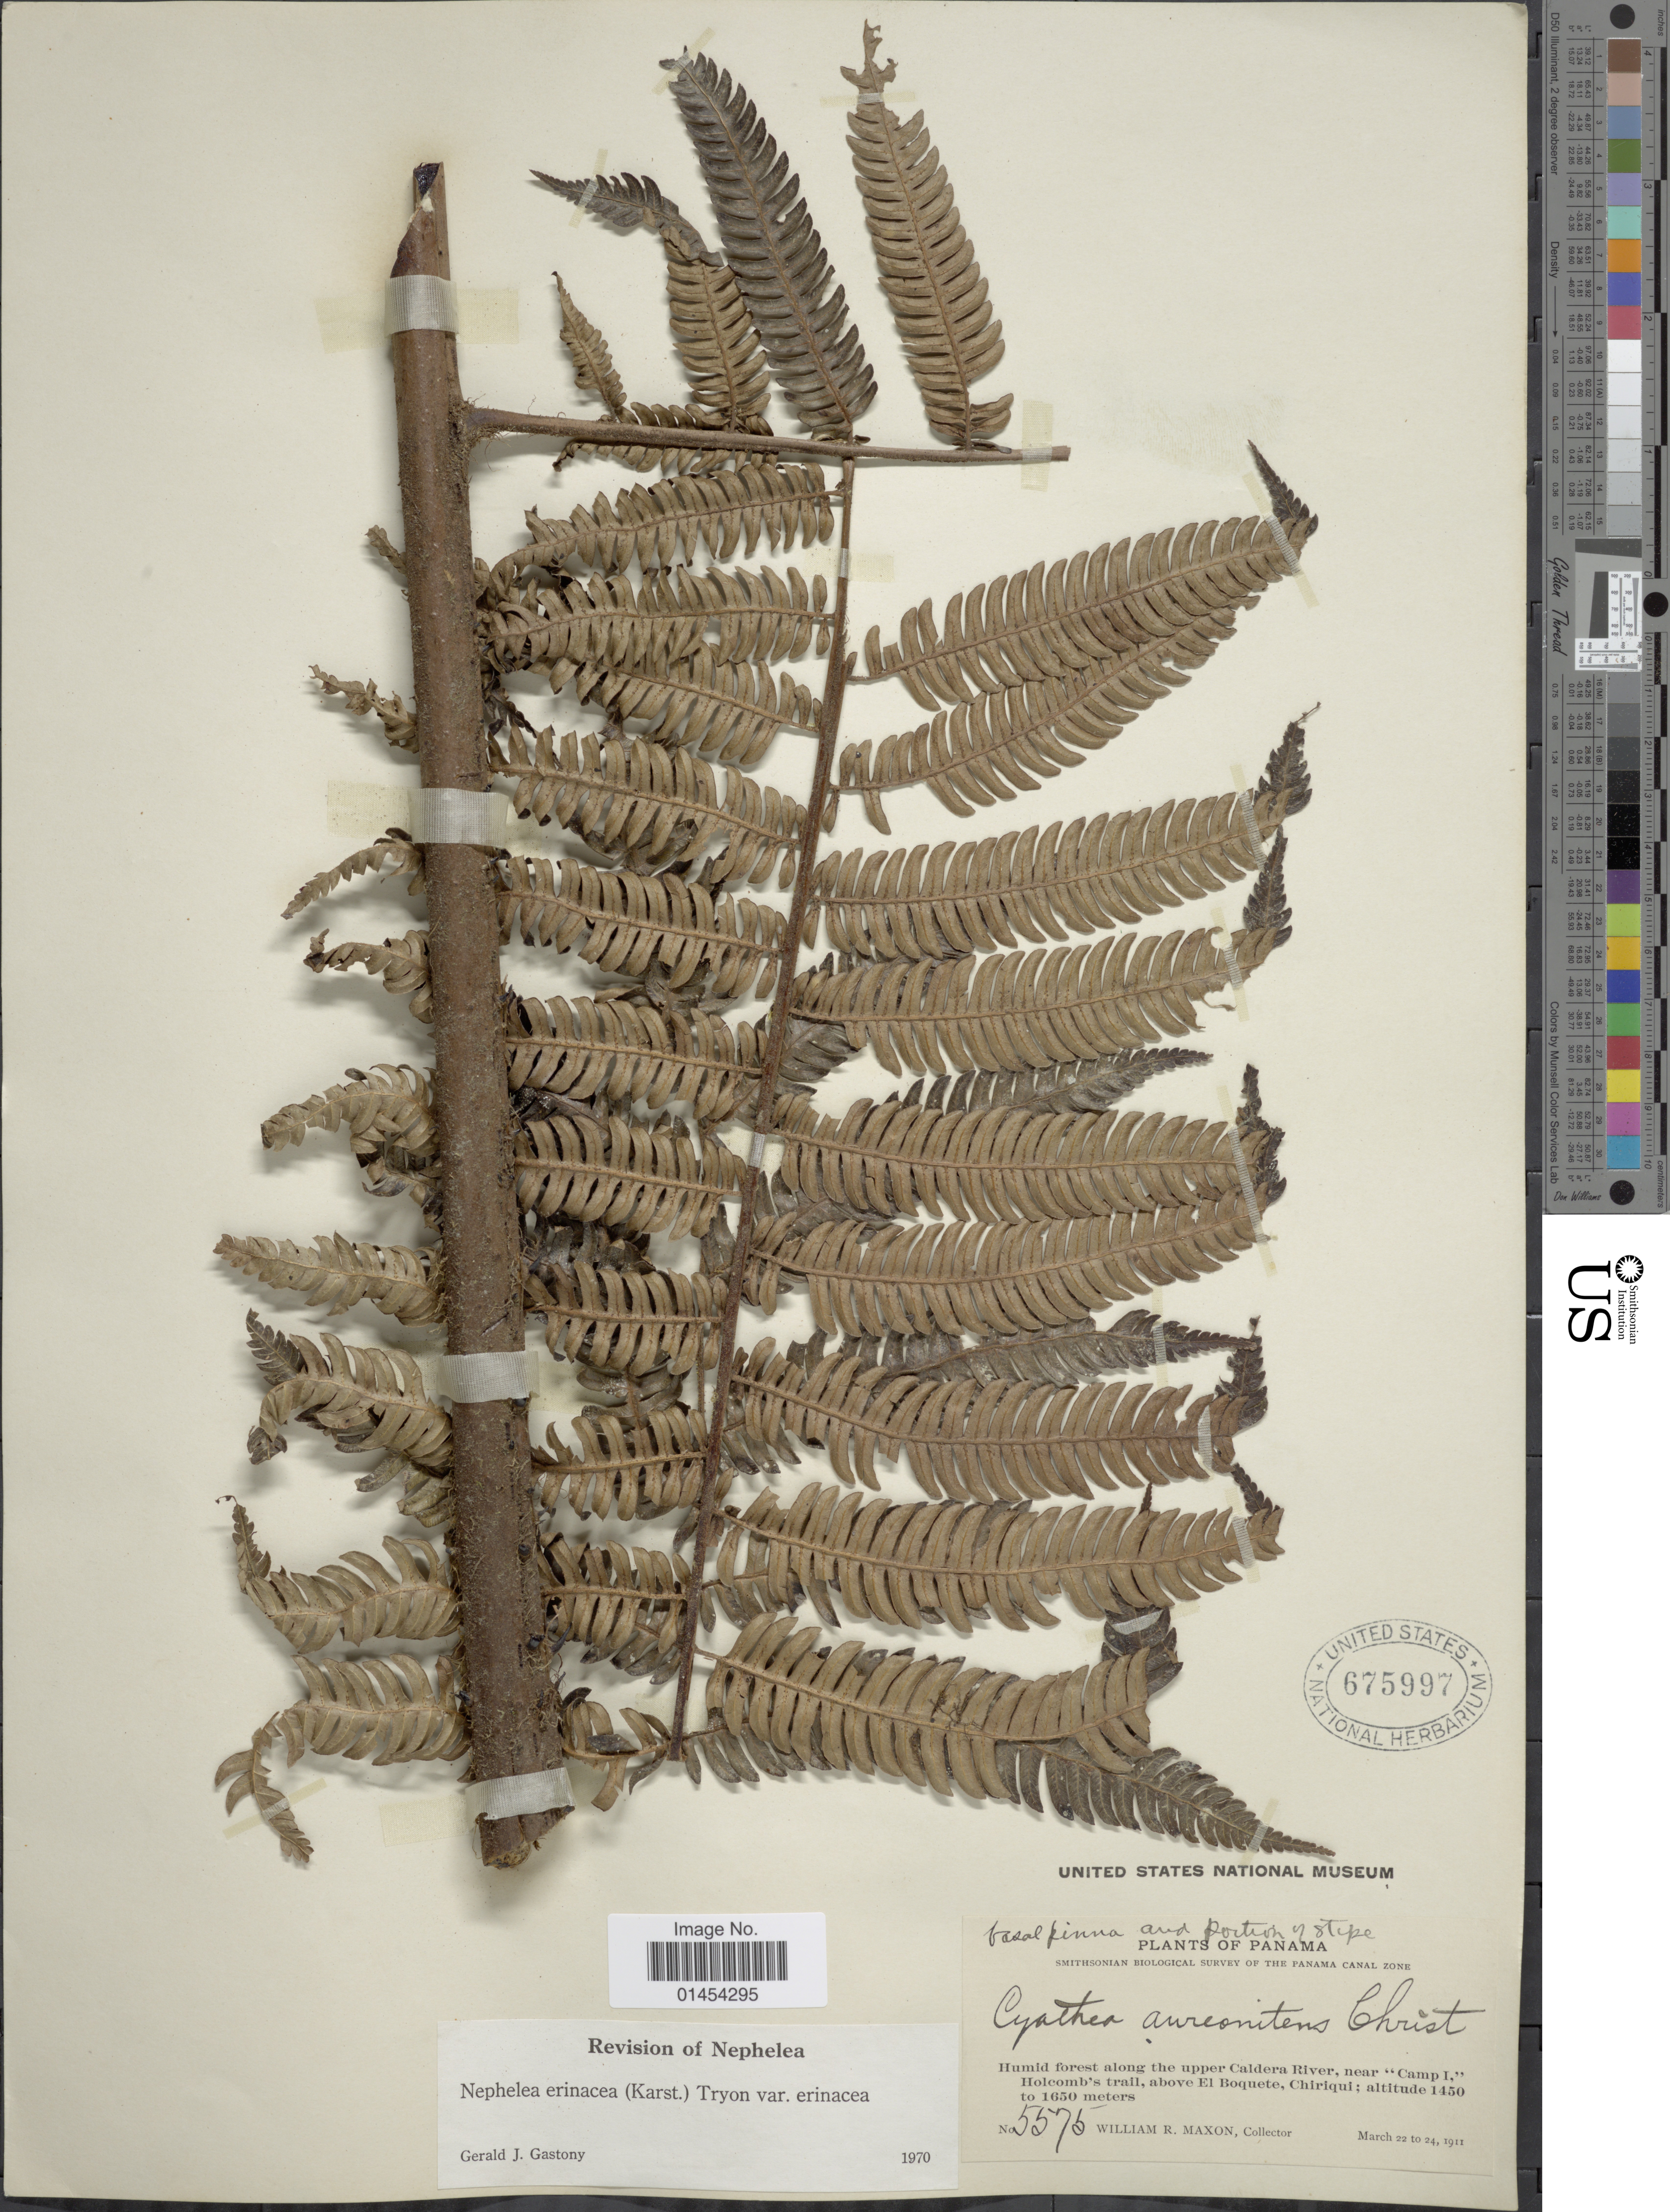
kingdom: Plantae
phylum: Tracheophyta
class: Polypodiopsida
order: Cyatheales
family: Cyatheaceae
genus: Alsophila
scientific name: Alsophila erinacea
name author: (H. Karst.) D.S. Conant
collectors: W. R. Maxon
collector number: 5575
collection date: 1911-03-22/1911-03-24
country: Panama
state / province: Chiriqui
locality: Humid forest along the upper Caldera River, near "Camp I", Holcomb's trail, above El Boquete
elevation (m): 1450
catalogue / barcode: US 675997